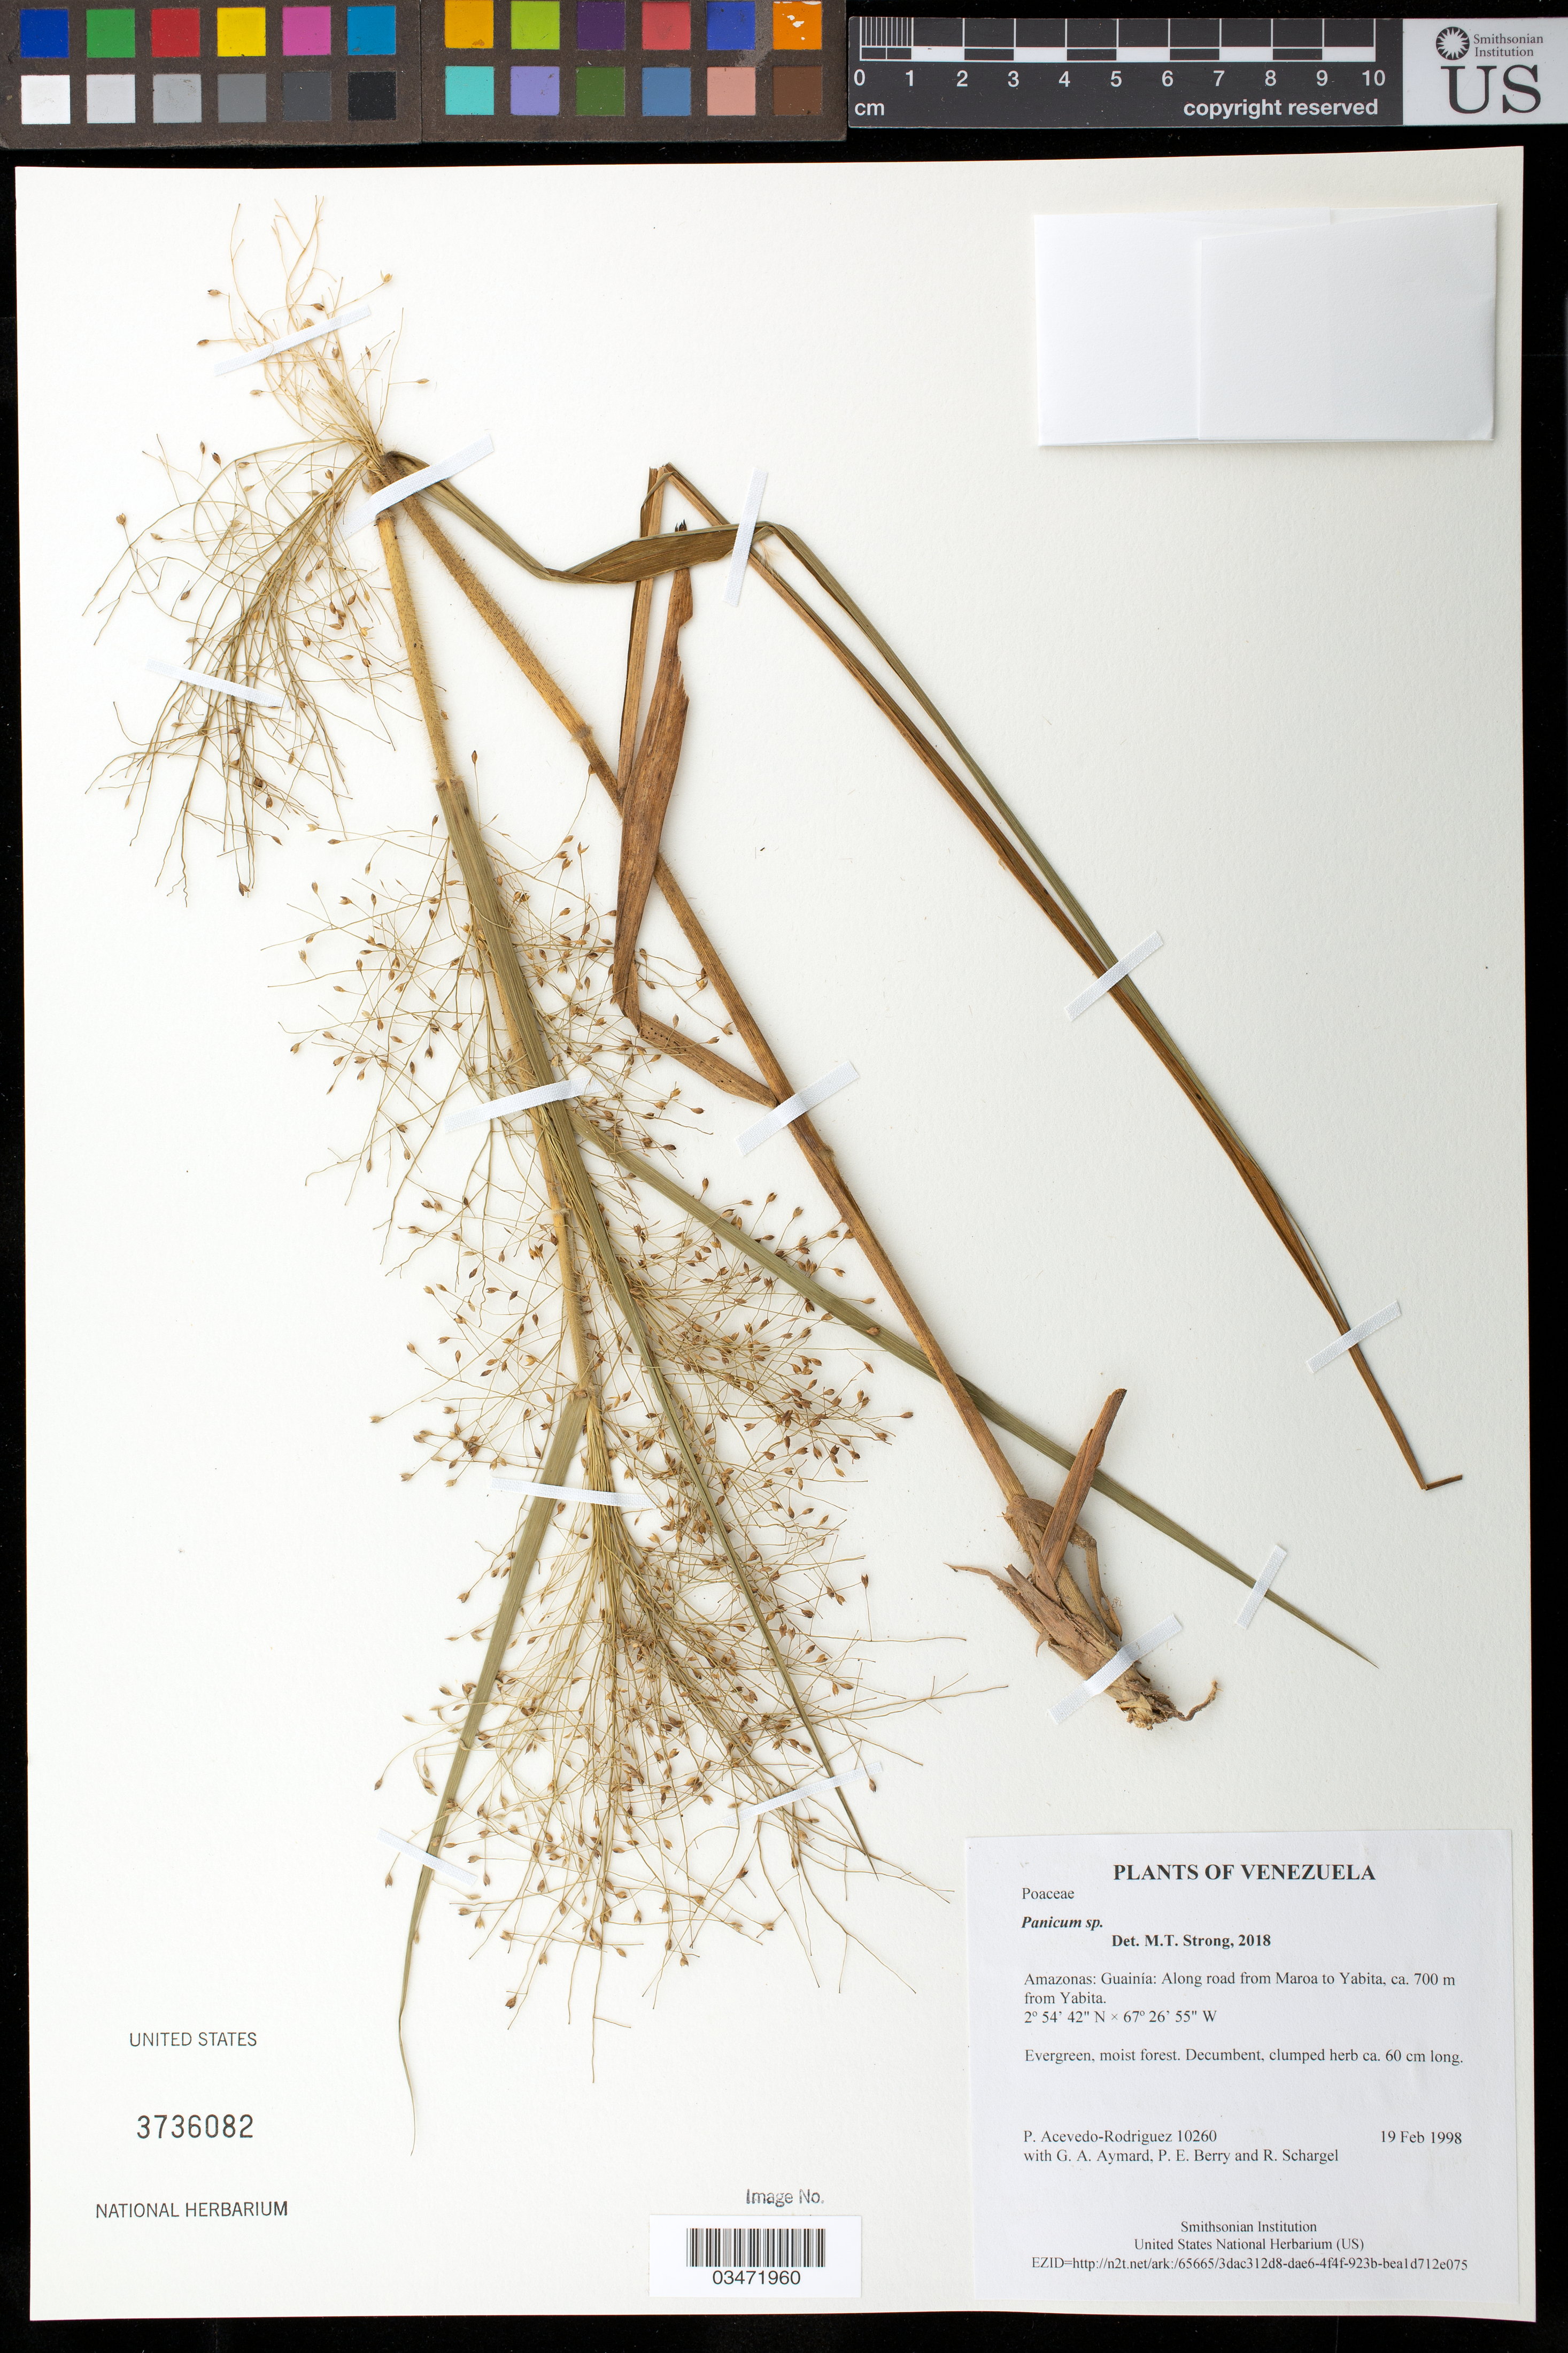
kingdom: Plantae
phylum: Tracheophyta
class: Liliopsida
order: Poales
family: Poaceae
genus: Panicum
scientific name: Panicum sp.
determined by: Strong, Mark T., (BOT), Smithsonian Institution - National Museum of Natural History (UNITED STATES)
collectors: P. Acevedo-Rodr., G. A. Aymard, P. E. Berry & R. Schargel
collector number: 10260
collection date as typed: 19 Feb 1998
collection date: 1998-02-19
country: Venezuela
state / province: Amazonas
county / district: Maroa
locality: Along road from Maroa to Yabita, ca. 700 m from Yabita.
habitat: Evergreen, moist forest.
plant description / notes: US, NY, MO, K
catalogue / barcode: US 3736082